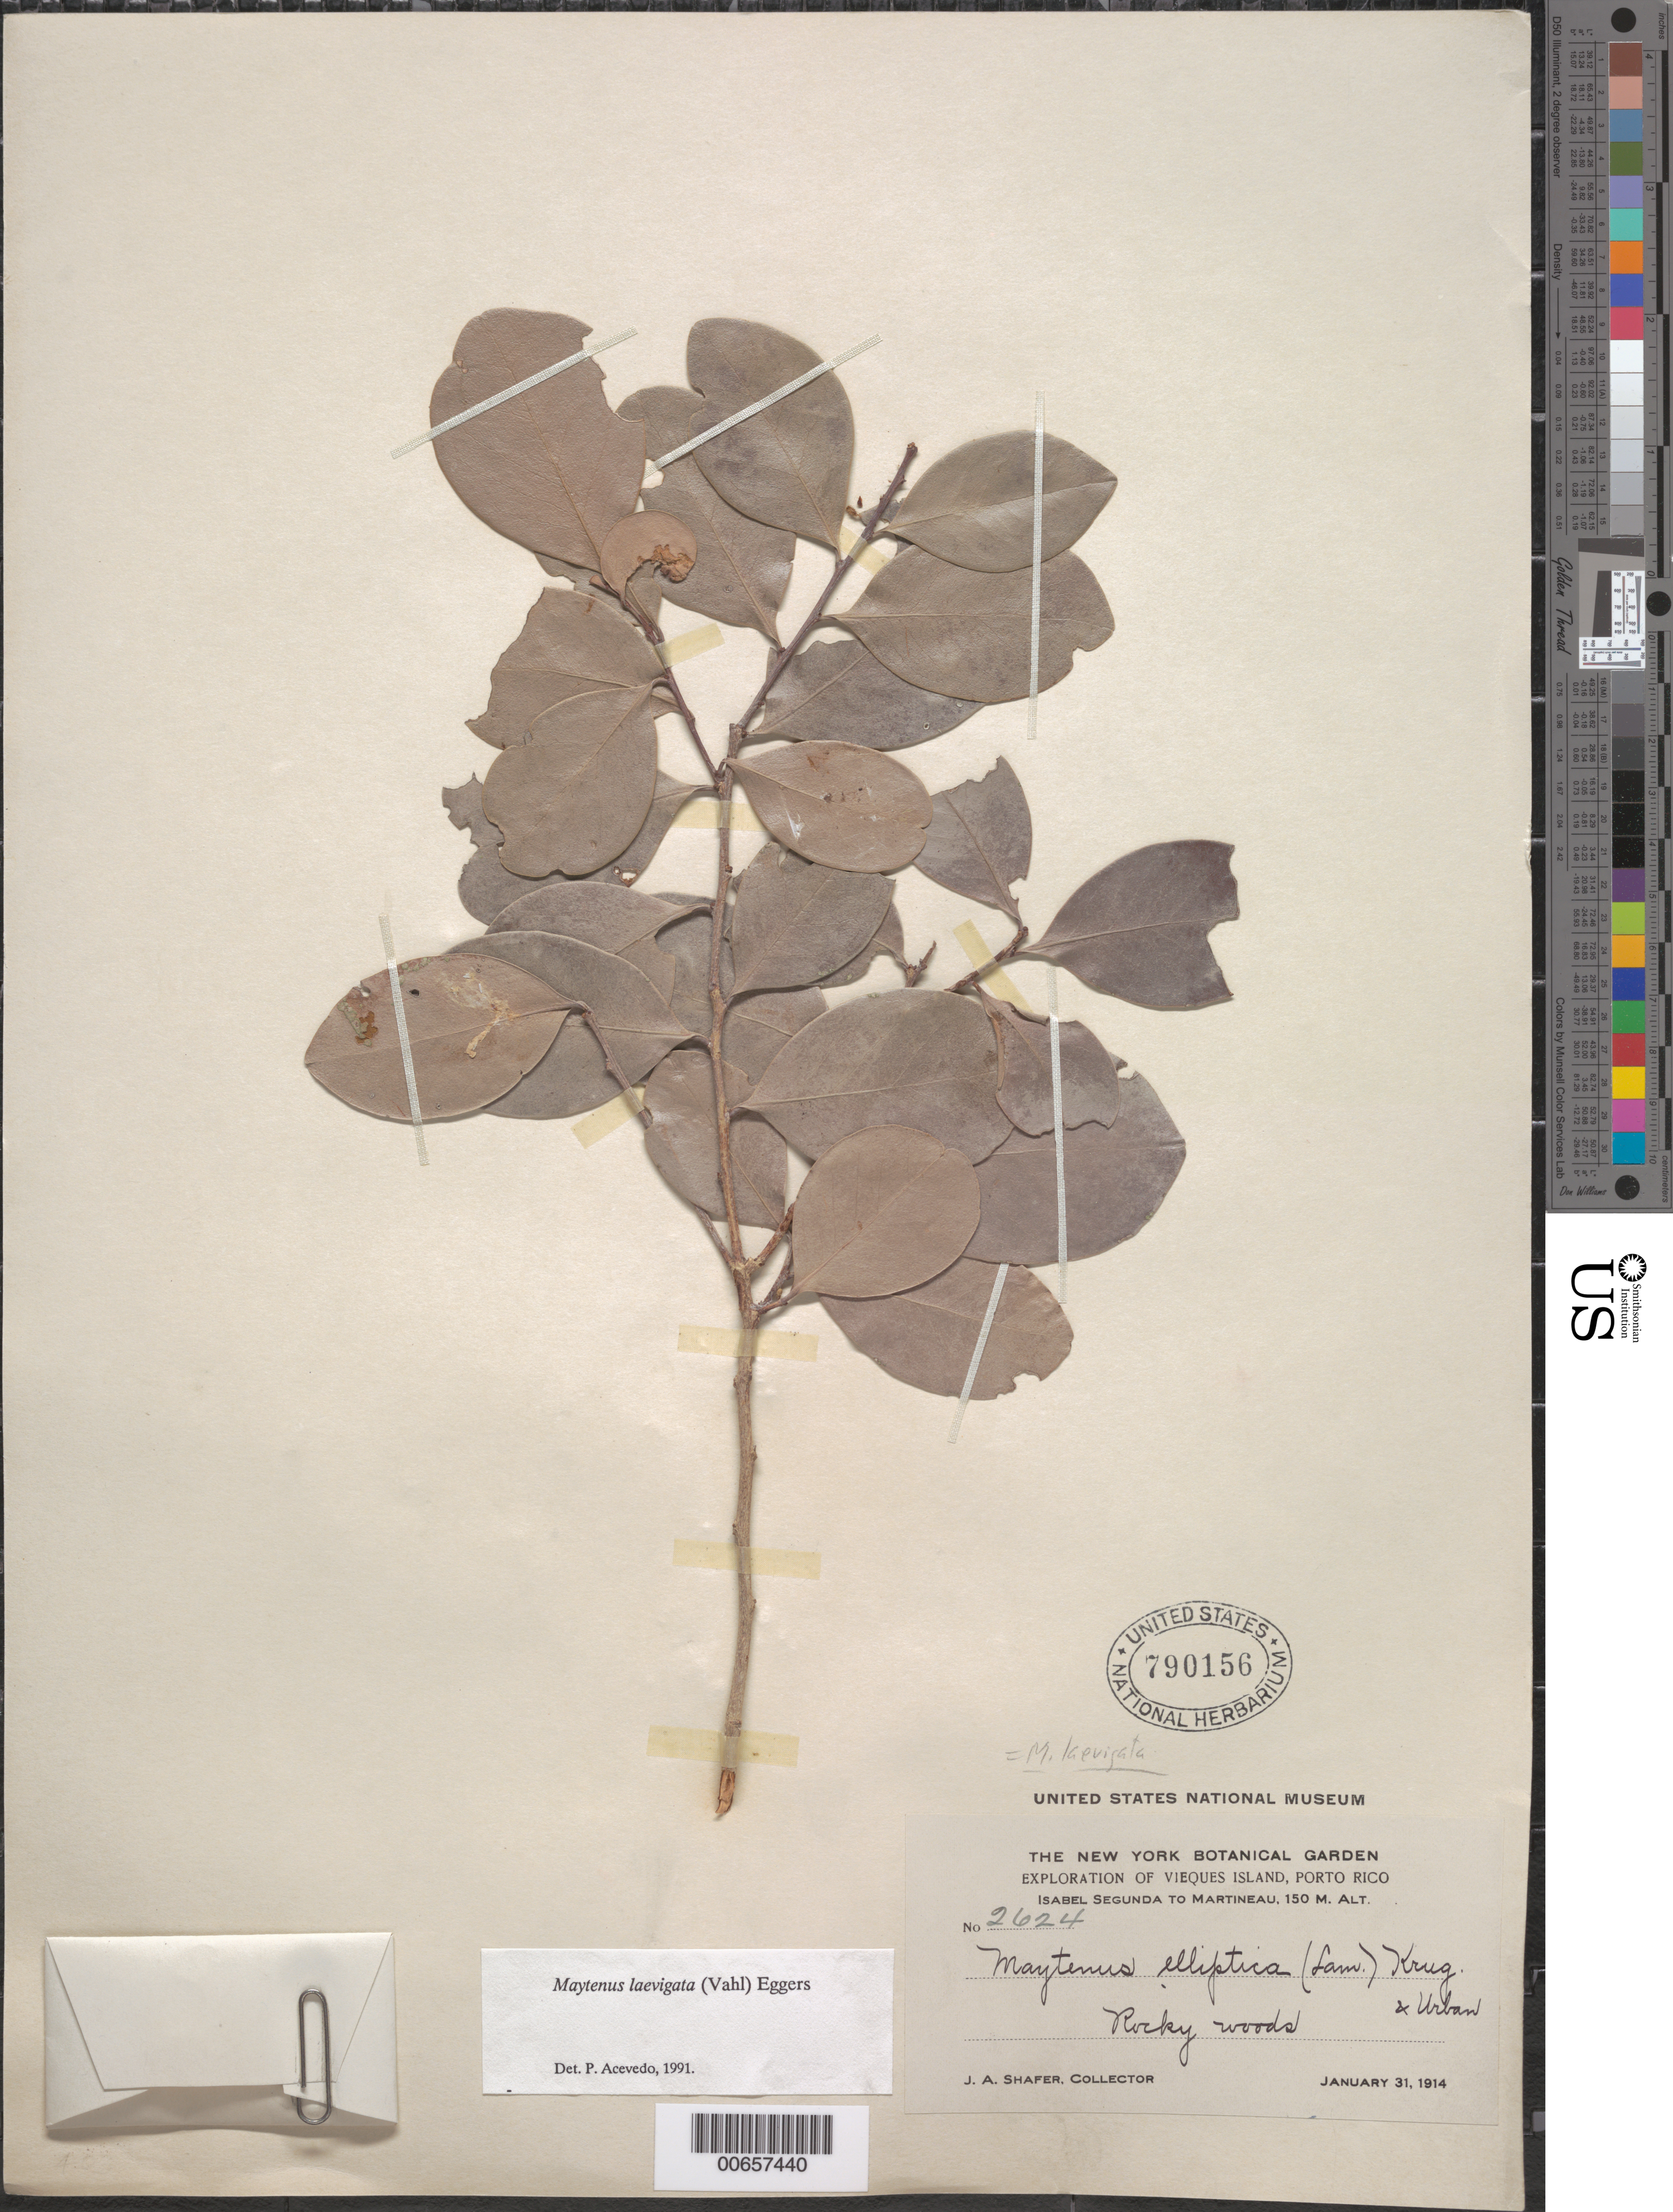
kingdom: Plantae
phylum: Tracheophyta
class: Magnoliopsida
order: Celastrales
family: Celastraceae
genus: Maytenus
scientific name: Maytenus laevigatus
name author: (Vahl) Griseb. ex Eggers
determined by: Acevedo-Rodríguez, P., (BOT), Smithsonian Institution - National Museum of Natural History (UNITED STATES)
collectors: J. A. Shafer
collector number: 2624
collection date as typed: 31 Jan 1914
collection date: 1914-01-31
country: Puerto Rico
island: Vieques I.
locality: Isabel Segunda to Martineau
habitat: Rocky woods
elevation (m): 150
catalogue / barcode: US 790156